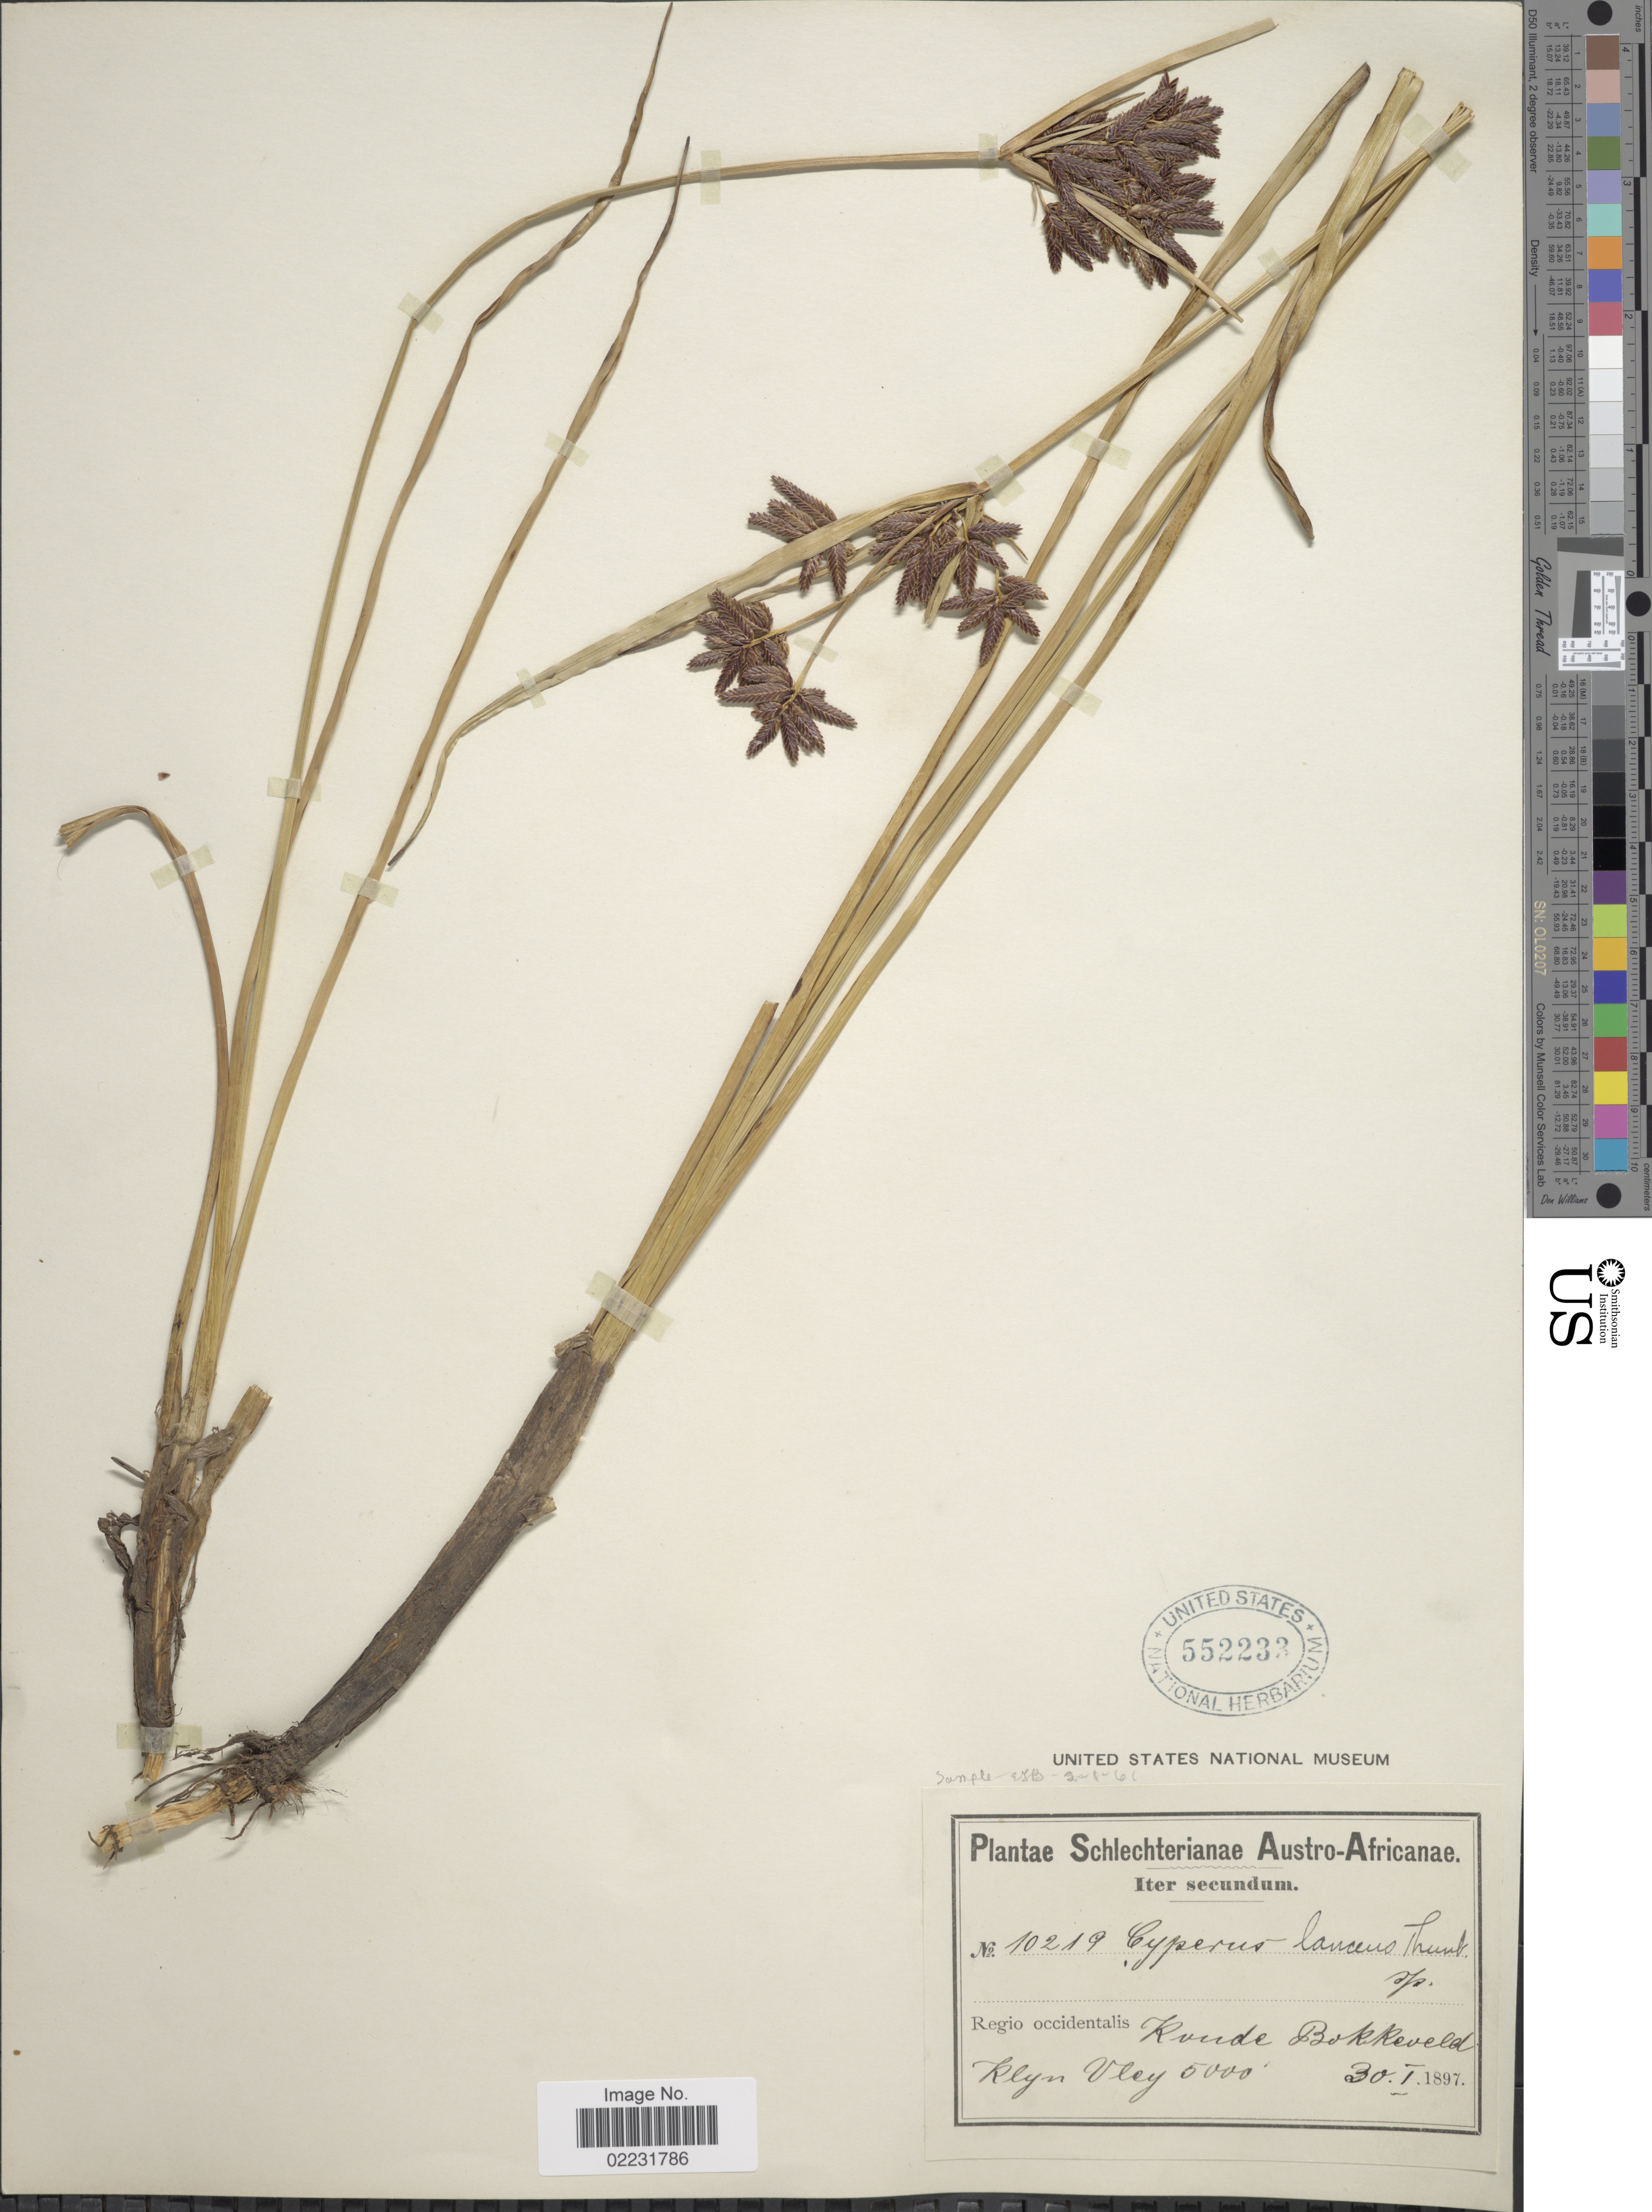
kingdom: Plantae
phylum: Tracheophyta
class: Liliopsida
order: Poales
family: Cyperaceae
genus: Cyperus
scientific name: Cyperus nitidus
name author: Lam.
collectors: Schlechter, --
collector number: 10219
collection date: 1897-01-30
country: South Africa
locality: Regio Occidentalis, Koude Bokkeveld, Klyn Vley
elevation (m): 1524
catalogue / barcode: US 552233